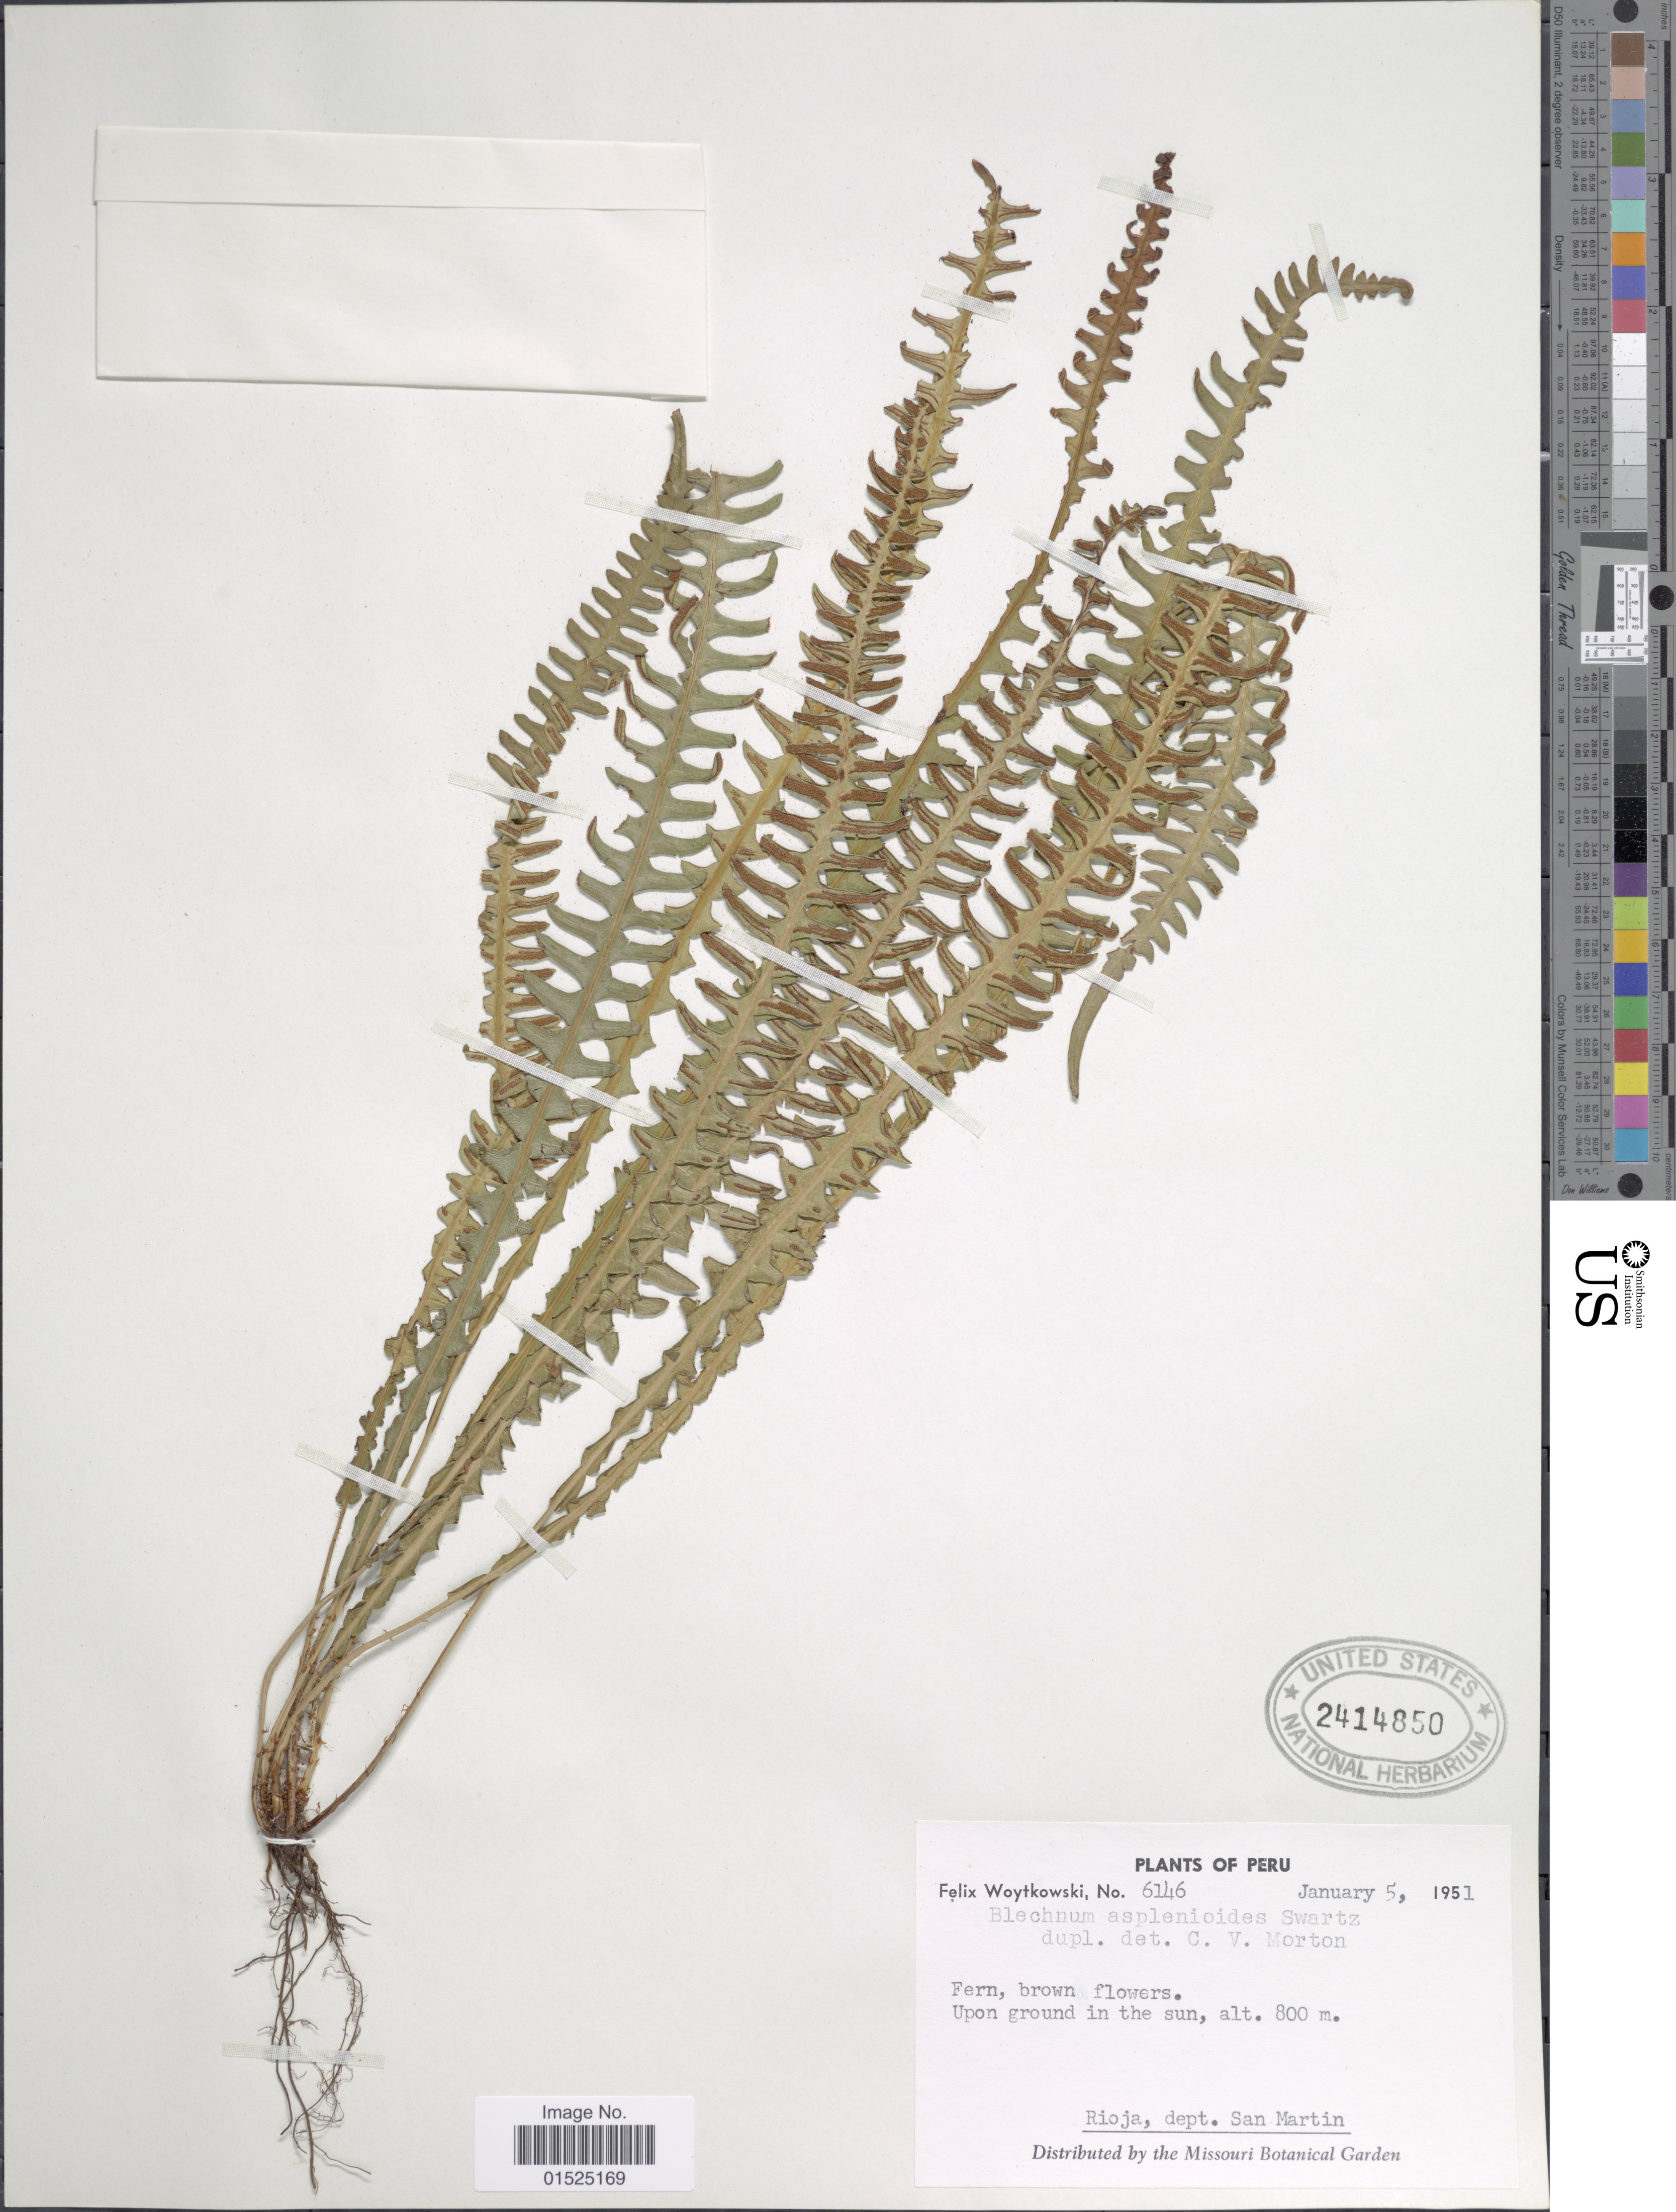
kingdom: Plantae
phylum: Tracheophyta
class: Polypodiopsida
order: Polypodiales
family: Blechnaceae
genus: Blechnum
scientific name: Blechnum asplenioides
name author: Sw.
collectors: F. Woytkowski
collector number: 6146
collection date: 1951-01-05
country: Peru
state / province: San Martín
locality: Rioja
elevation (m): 800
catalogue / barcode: US 2414850